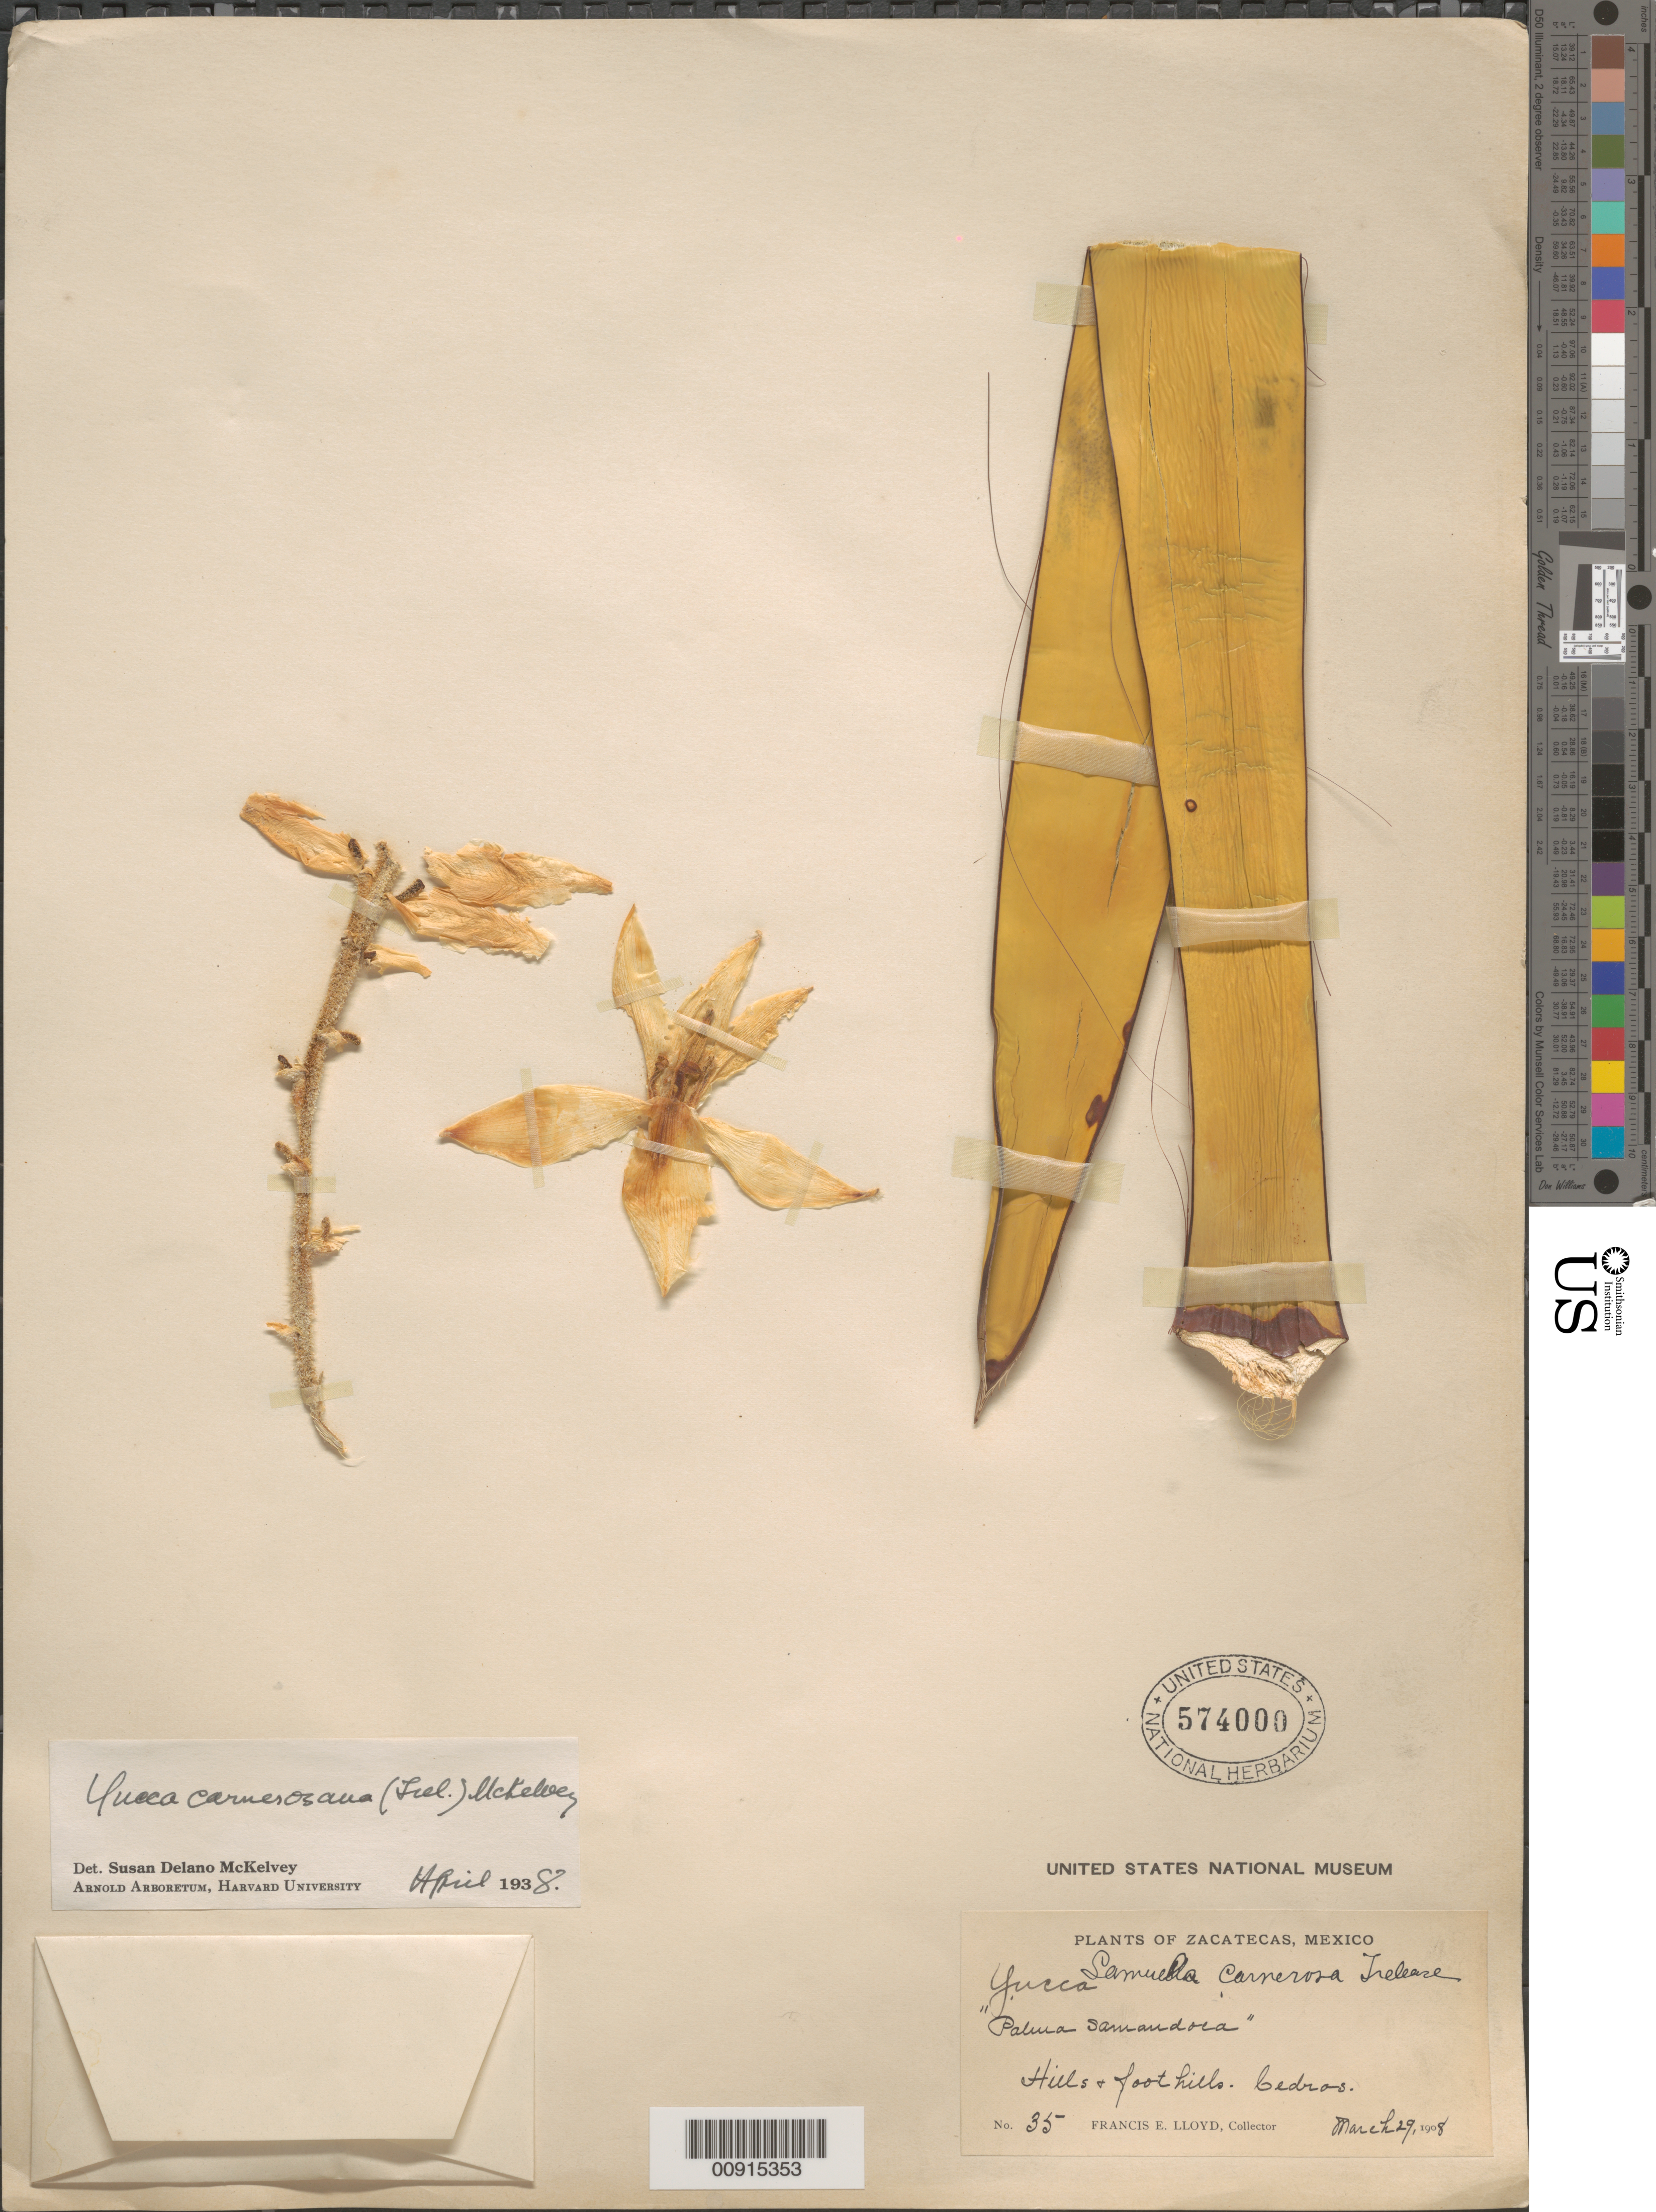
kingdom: Plantae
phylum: Tracheophyta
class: Liliopsida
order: Asparagales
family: Asparagaceae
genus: Yucca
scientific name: Yucca carnerosana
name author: (Trel.) McKelvey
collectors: F. E. Lloyd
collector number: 35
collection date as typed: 29 Mar 1908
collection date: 1908-03-29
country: Mexico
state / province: Zacatecas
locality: Cedros, Zacatecas.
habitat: Hills & foothills.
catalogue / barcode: US 574000